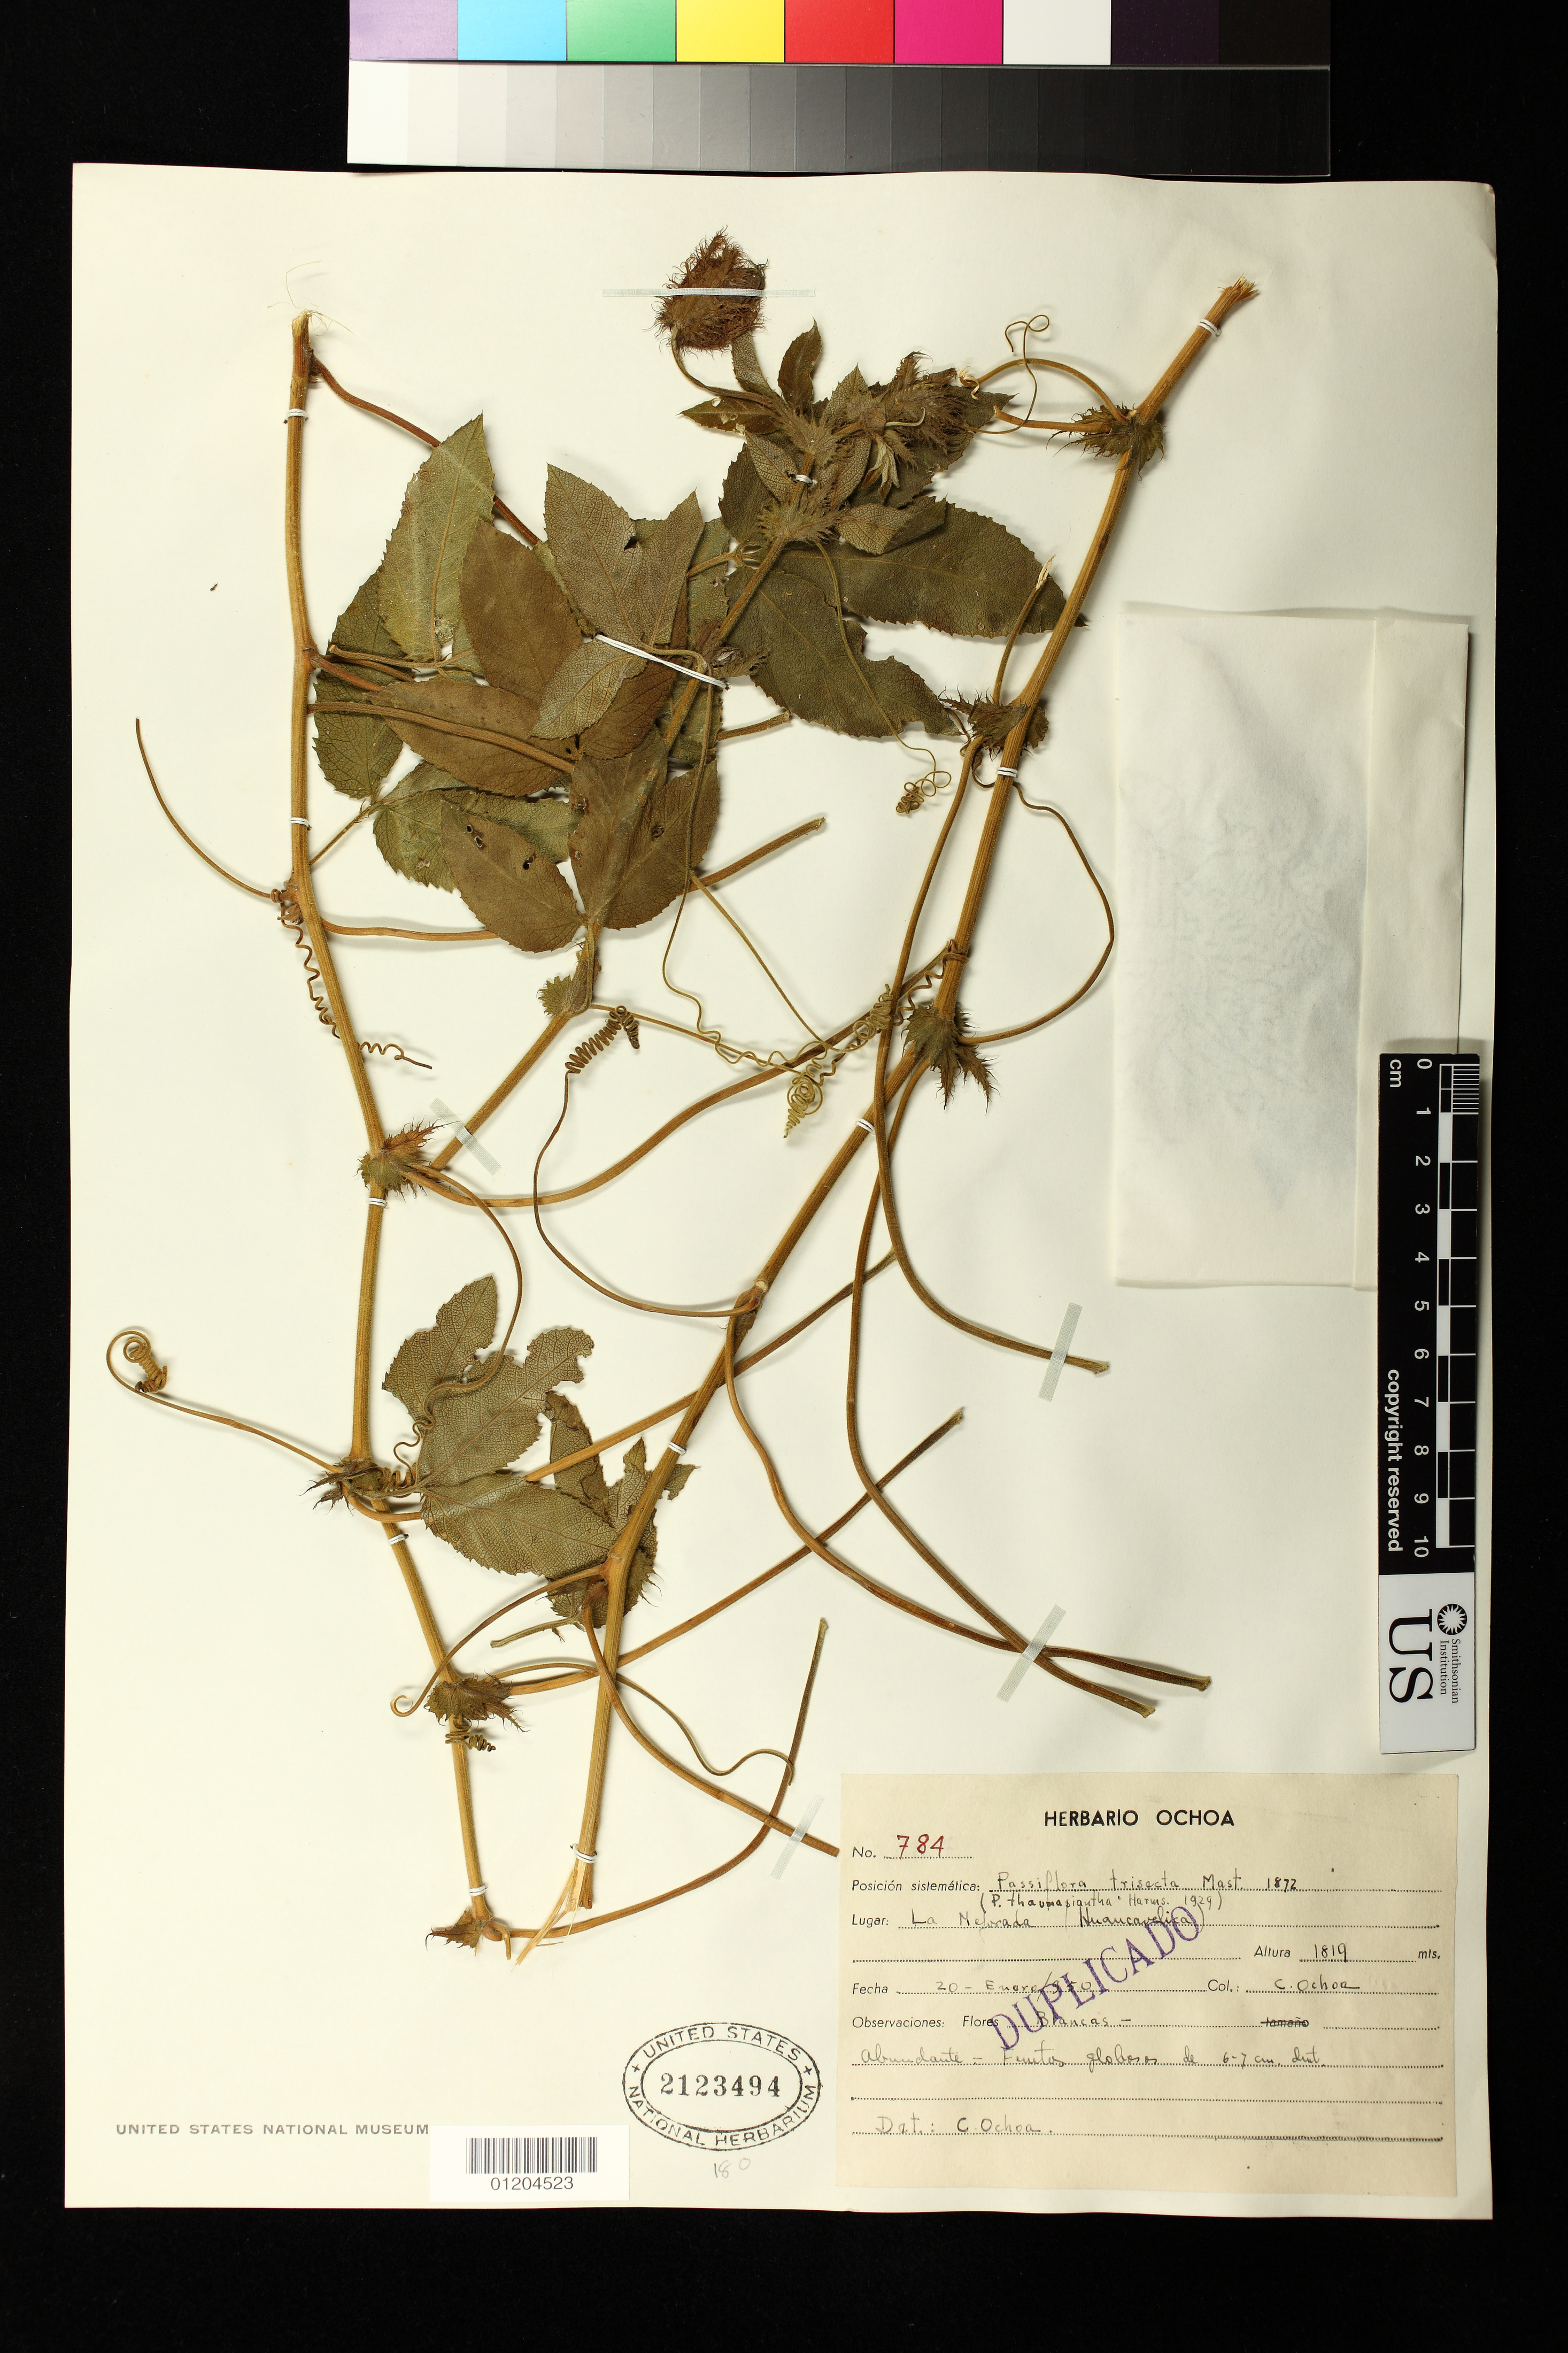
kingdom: Plantae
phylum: Tracheophyta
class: Magnoliopsida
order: Malpighiales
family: Passifloraceae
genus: Passiflora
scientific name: Passiflora trisecta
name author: Mast.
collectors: C. Ochoa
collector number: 784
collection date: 1950-01-20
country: Peru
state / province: Huancavelica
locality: La Mejorada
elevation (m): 1819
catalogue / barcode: US 2123494